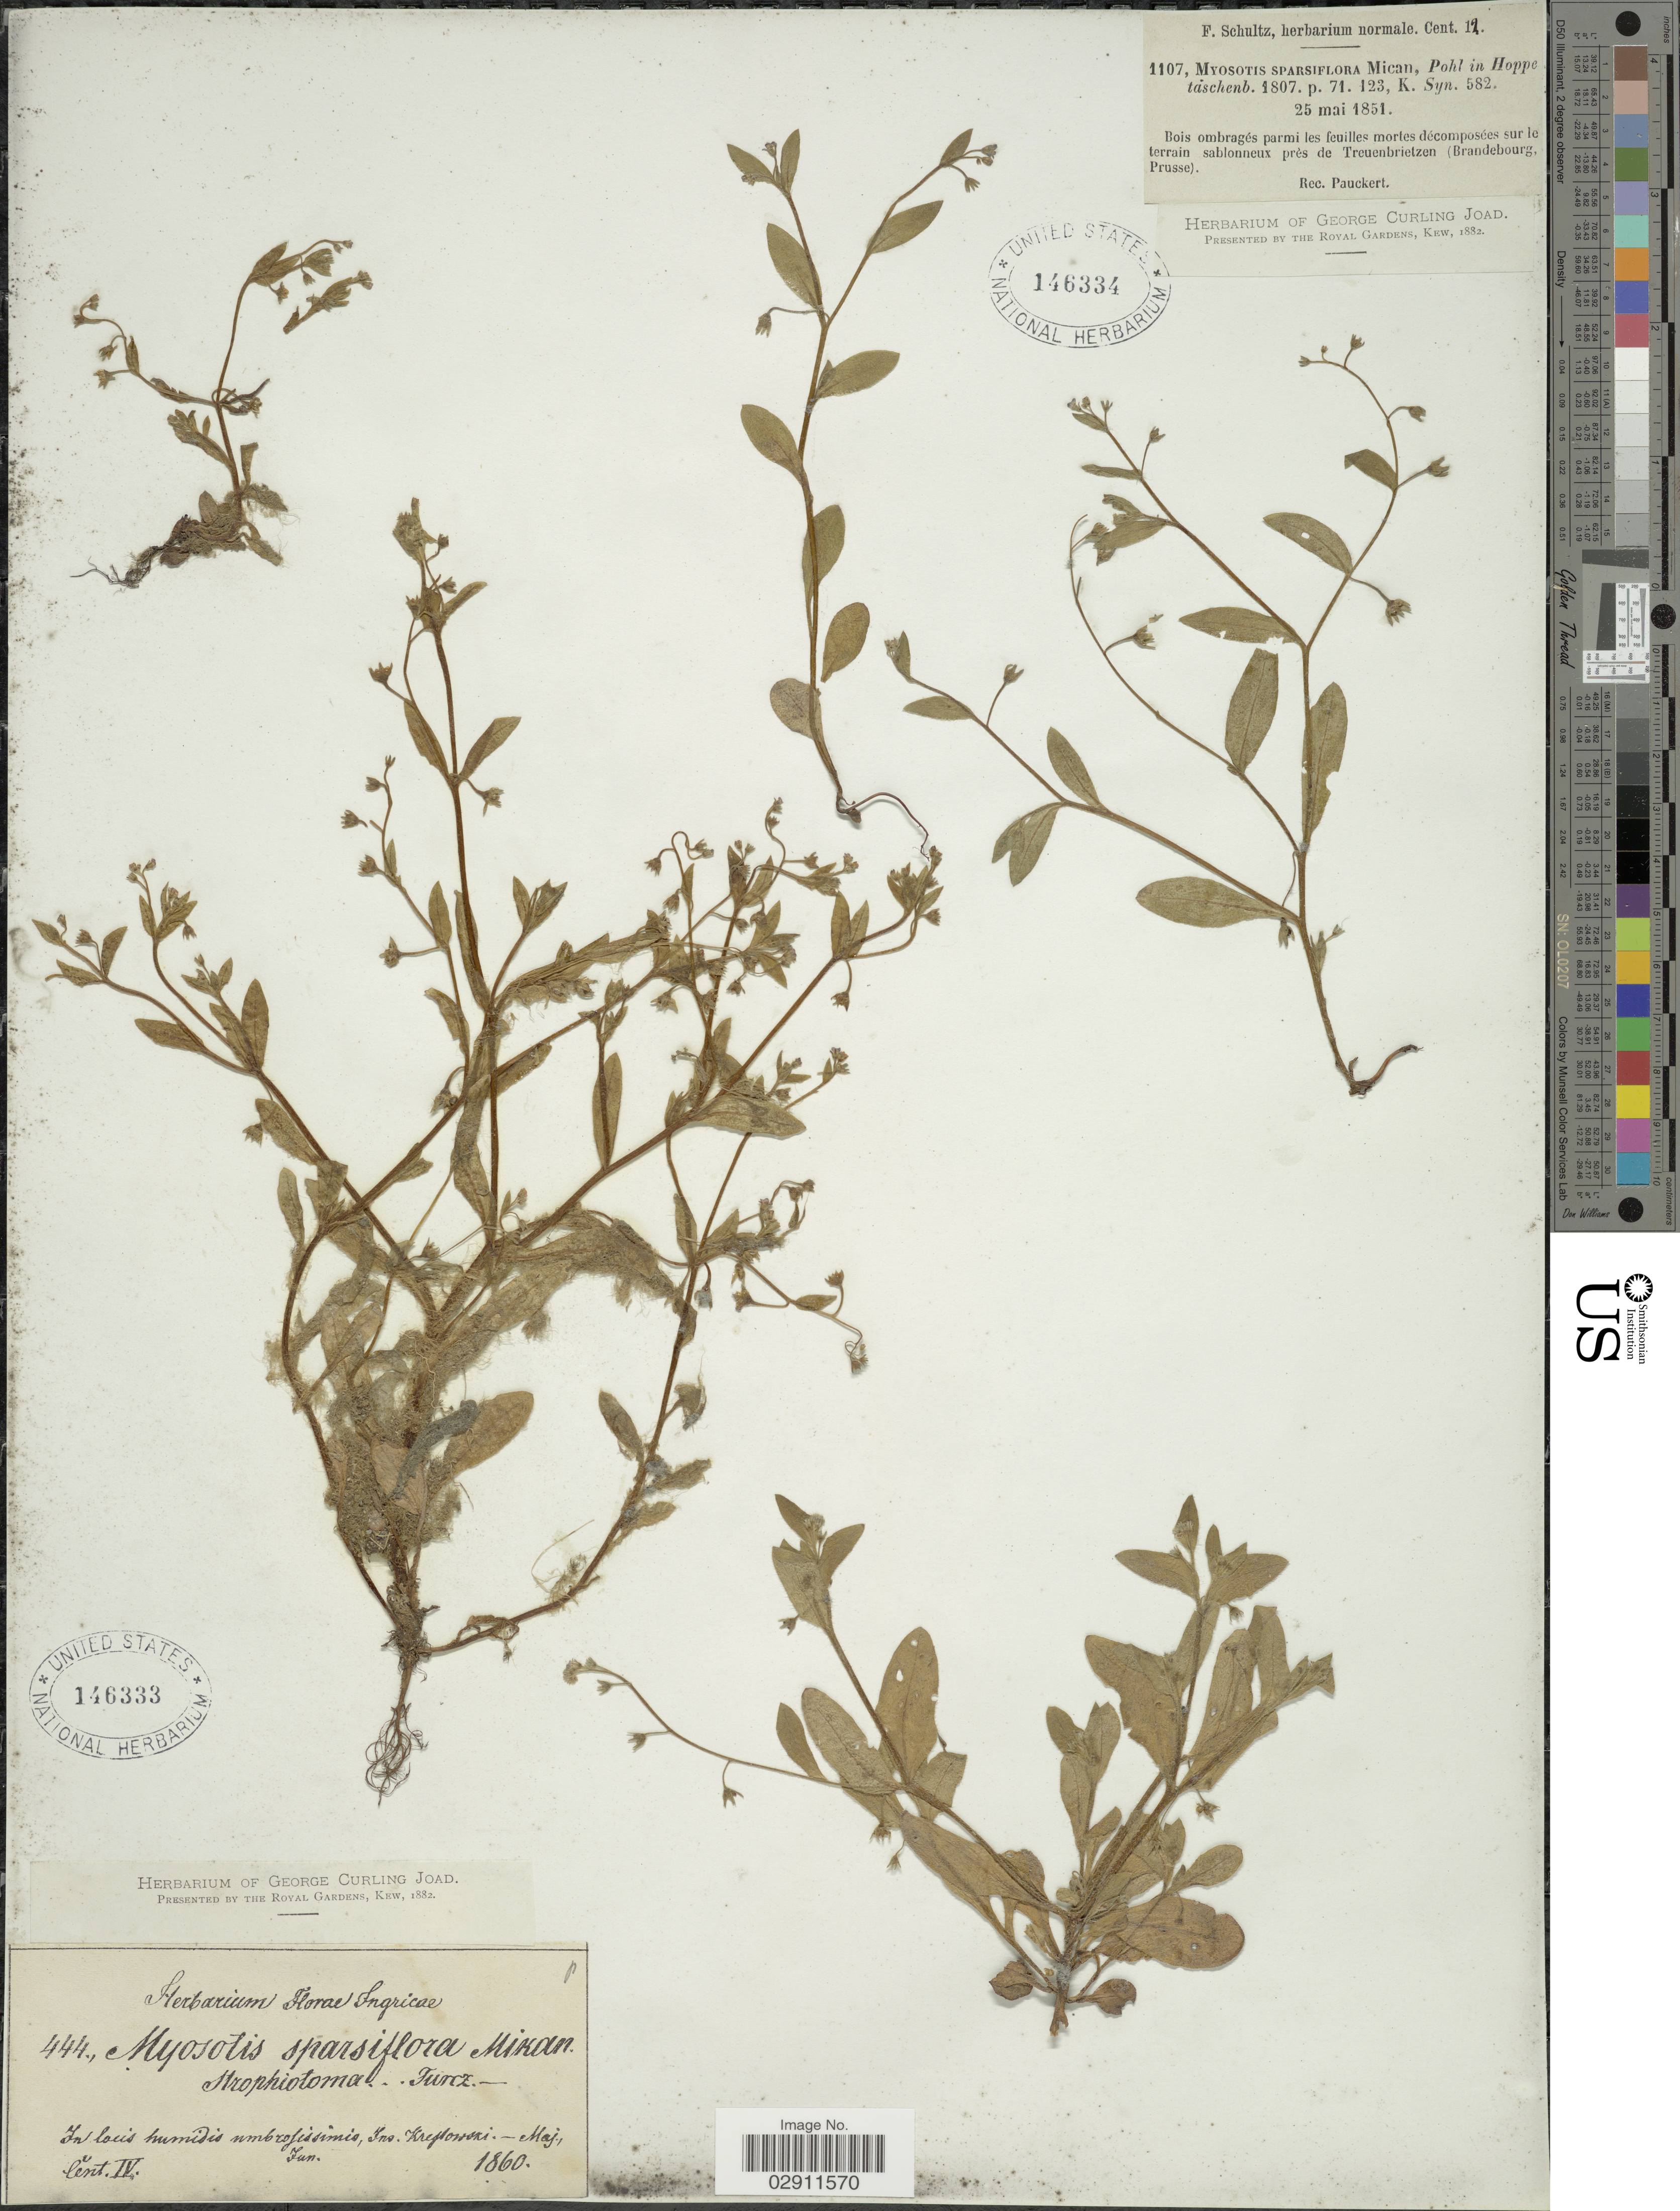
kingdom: Plantae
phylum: Tracheophyta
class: Magnoliopsida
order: Boraginales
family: Boraginaceae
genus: Myosotis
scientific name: Myosotis sparsiflora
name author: J.C. Mikan ex Pohl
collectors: ex herb. Florae Ingricae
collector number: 444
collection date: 1860-05/1860-06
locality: In locis humidis umbrosissimis, Ins. Kressowski.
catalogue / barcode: US 146333